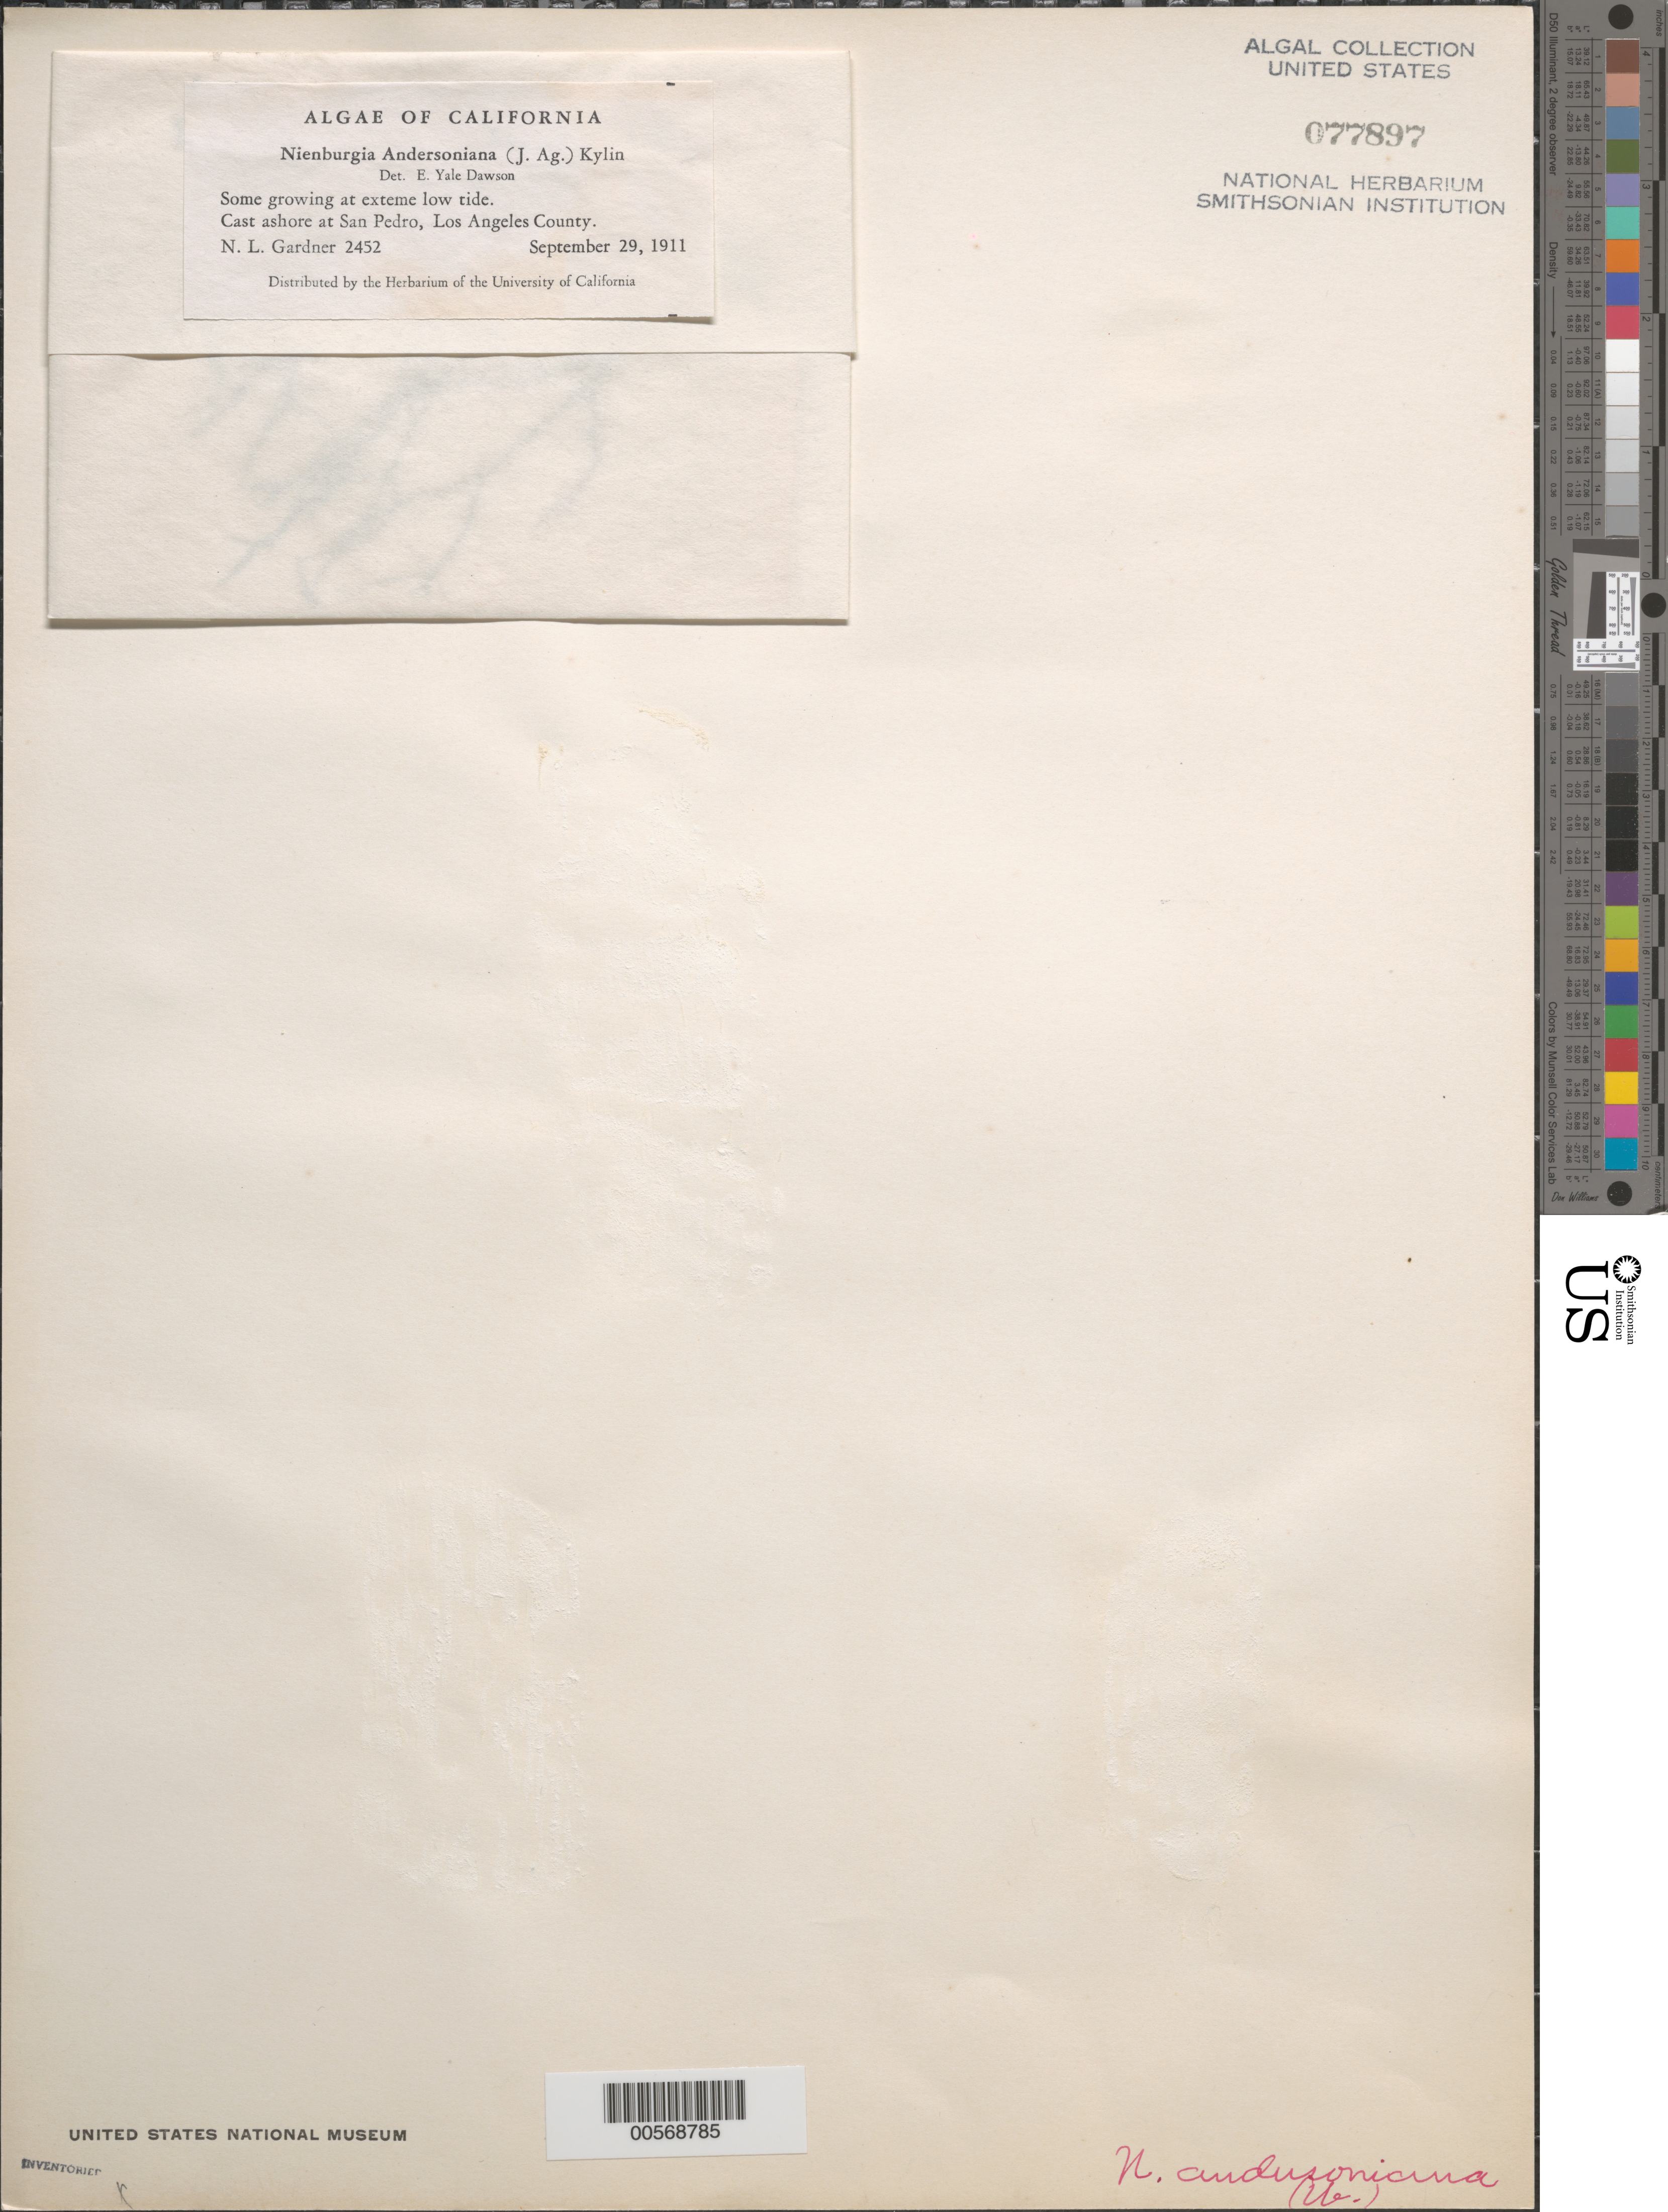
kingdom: Plantae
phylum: Rhodophyta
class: Florideophyceae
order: Ceramiales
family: Delesseriaceae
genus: Nienburgia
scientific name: Nienburgia andersoniana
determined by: Dawson, E. Y.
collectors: N. Gardner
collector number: NLG 2452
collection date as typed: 29 Sep 1911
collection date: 1911-09-29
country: United States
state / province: California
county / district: Los Angeles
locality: San Pedro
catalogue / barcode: US 77897